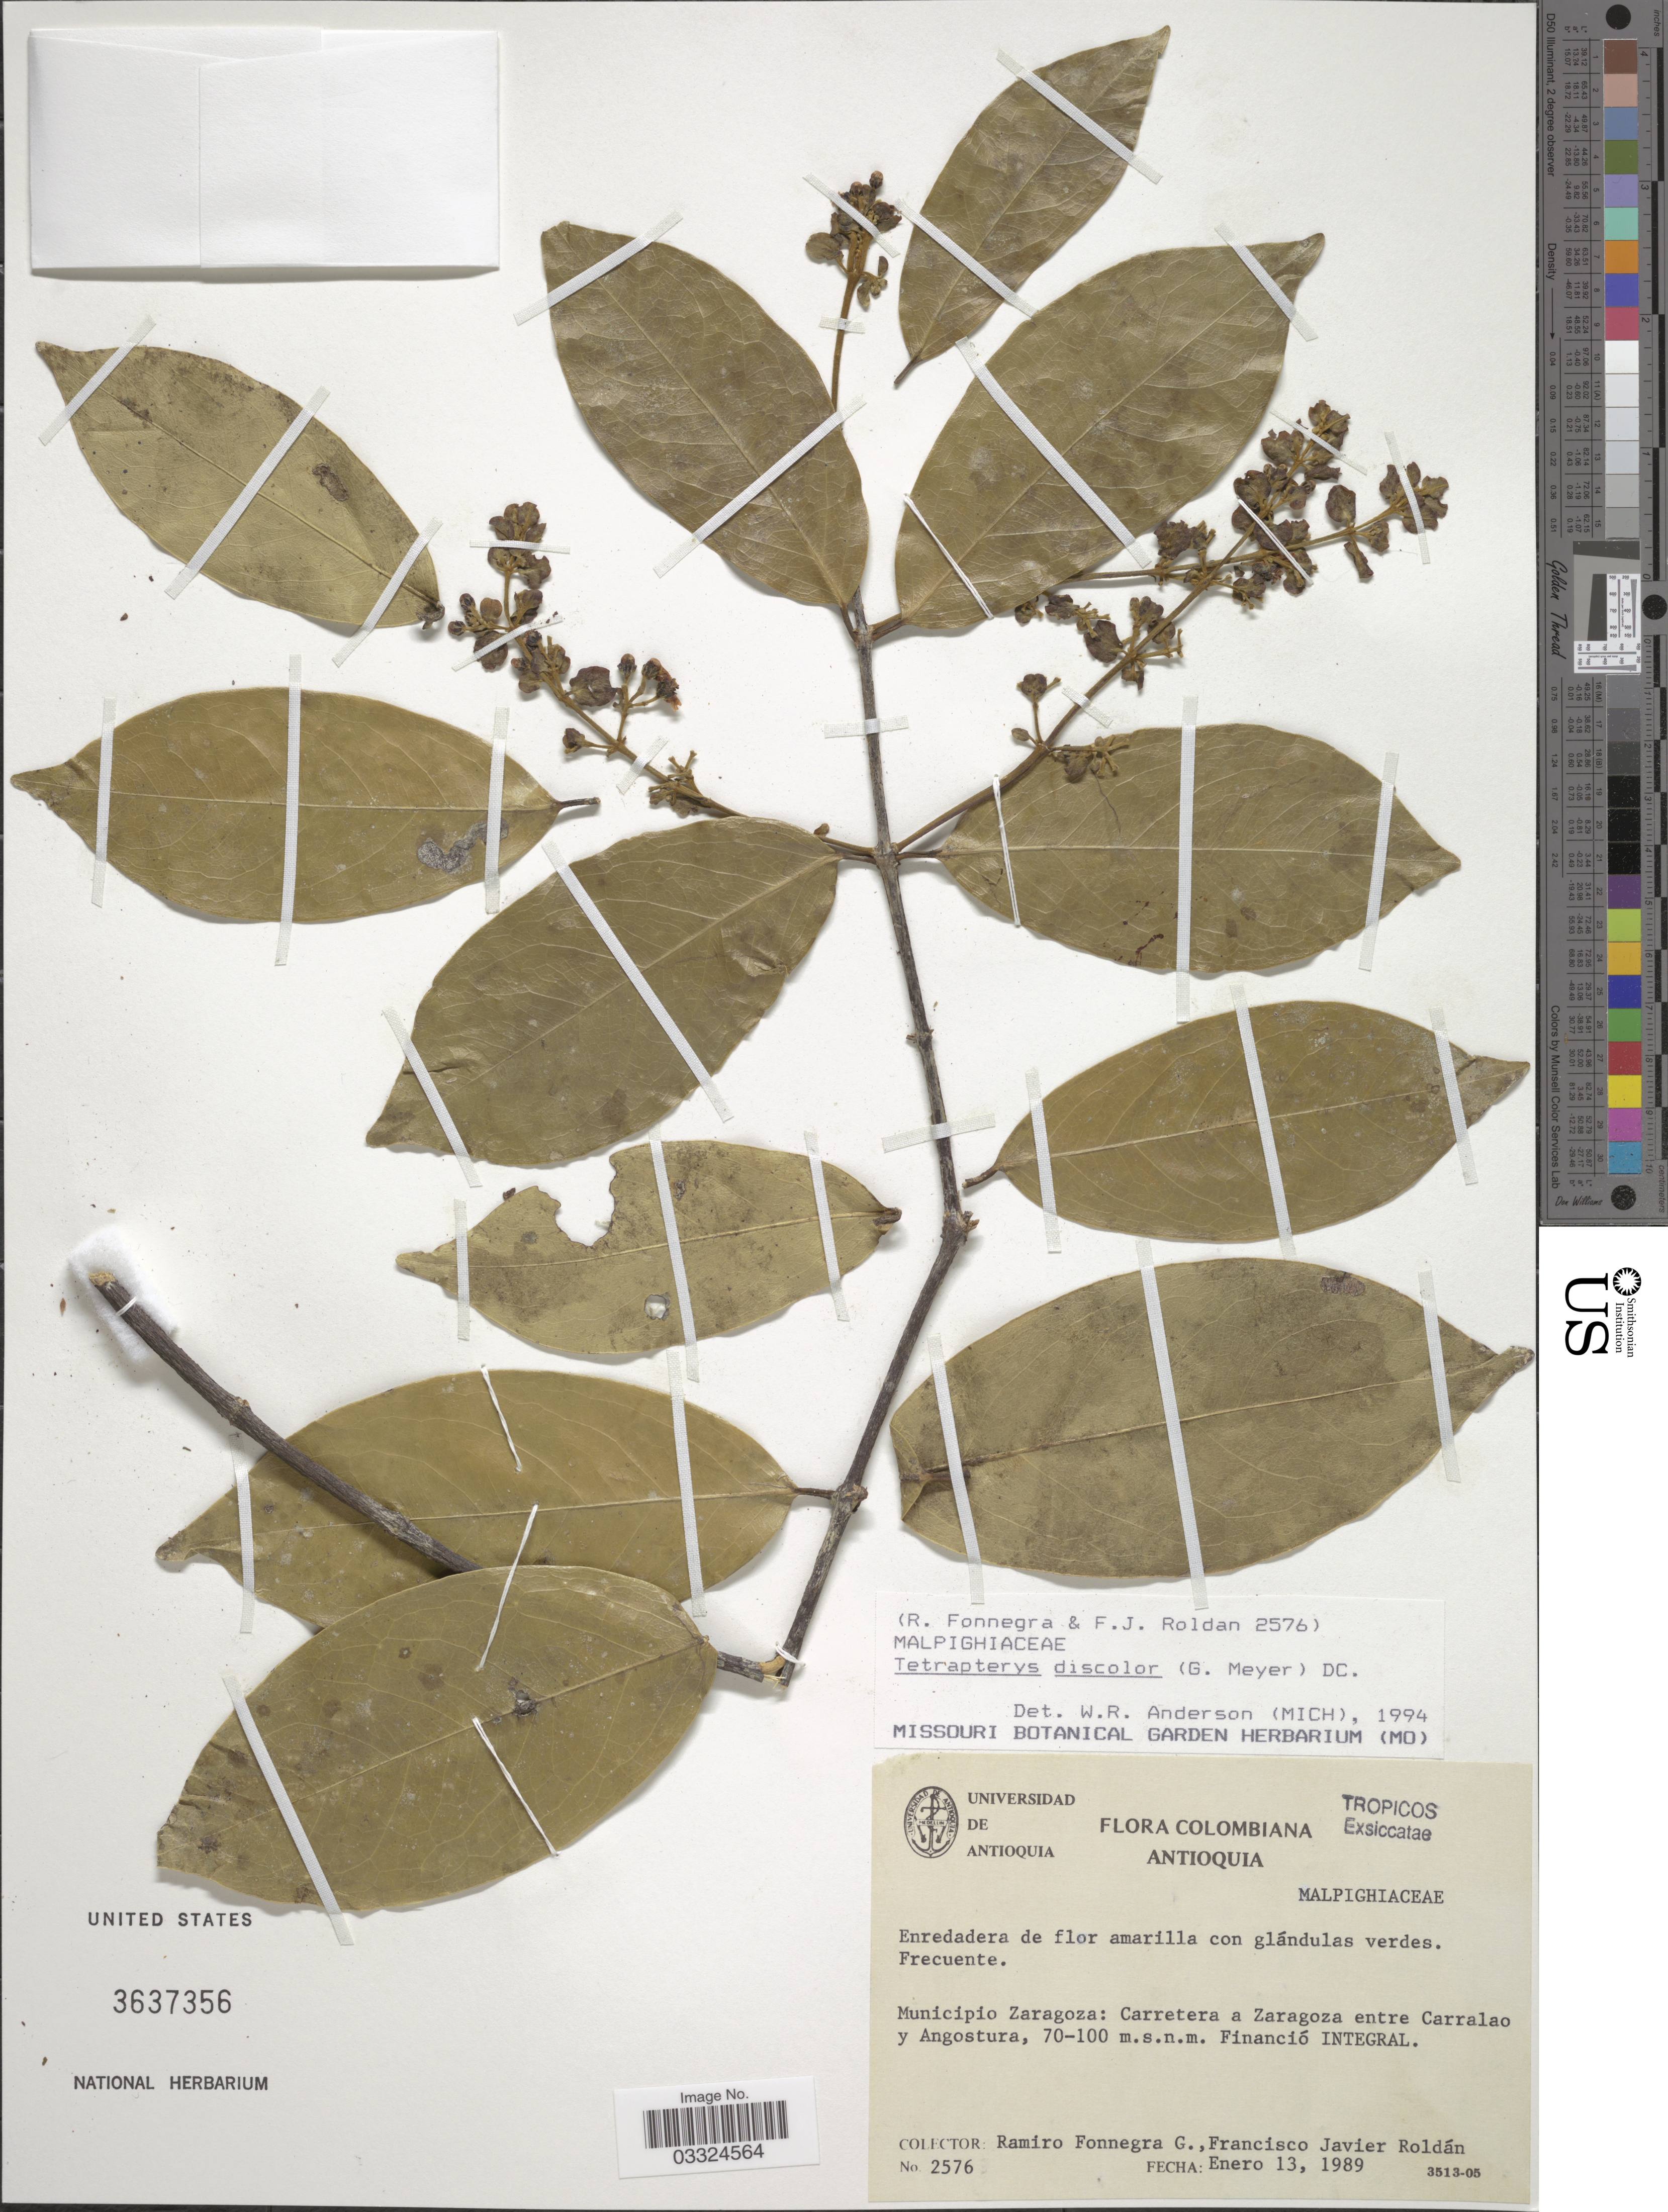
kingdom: Plantae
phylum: Tracheophyta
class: Magnoliopsida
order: Malpighiales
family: Malpighiaceae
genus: Tetrapterys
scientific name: Tetrapterys discolor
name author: (G. Mey.) DC.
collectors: R. Fonnegra G. & F. J. Roldán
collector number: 2576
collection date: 1989-01-13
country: Colombia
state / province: Antioquia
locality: Municipio Zaragoza: Carretera a Zaragoza entre Carralao y Angostura. Financió Integral.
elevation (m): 70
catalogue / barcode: US 3637356